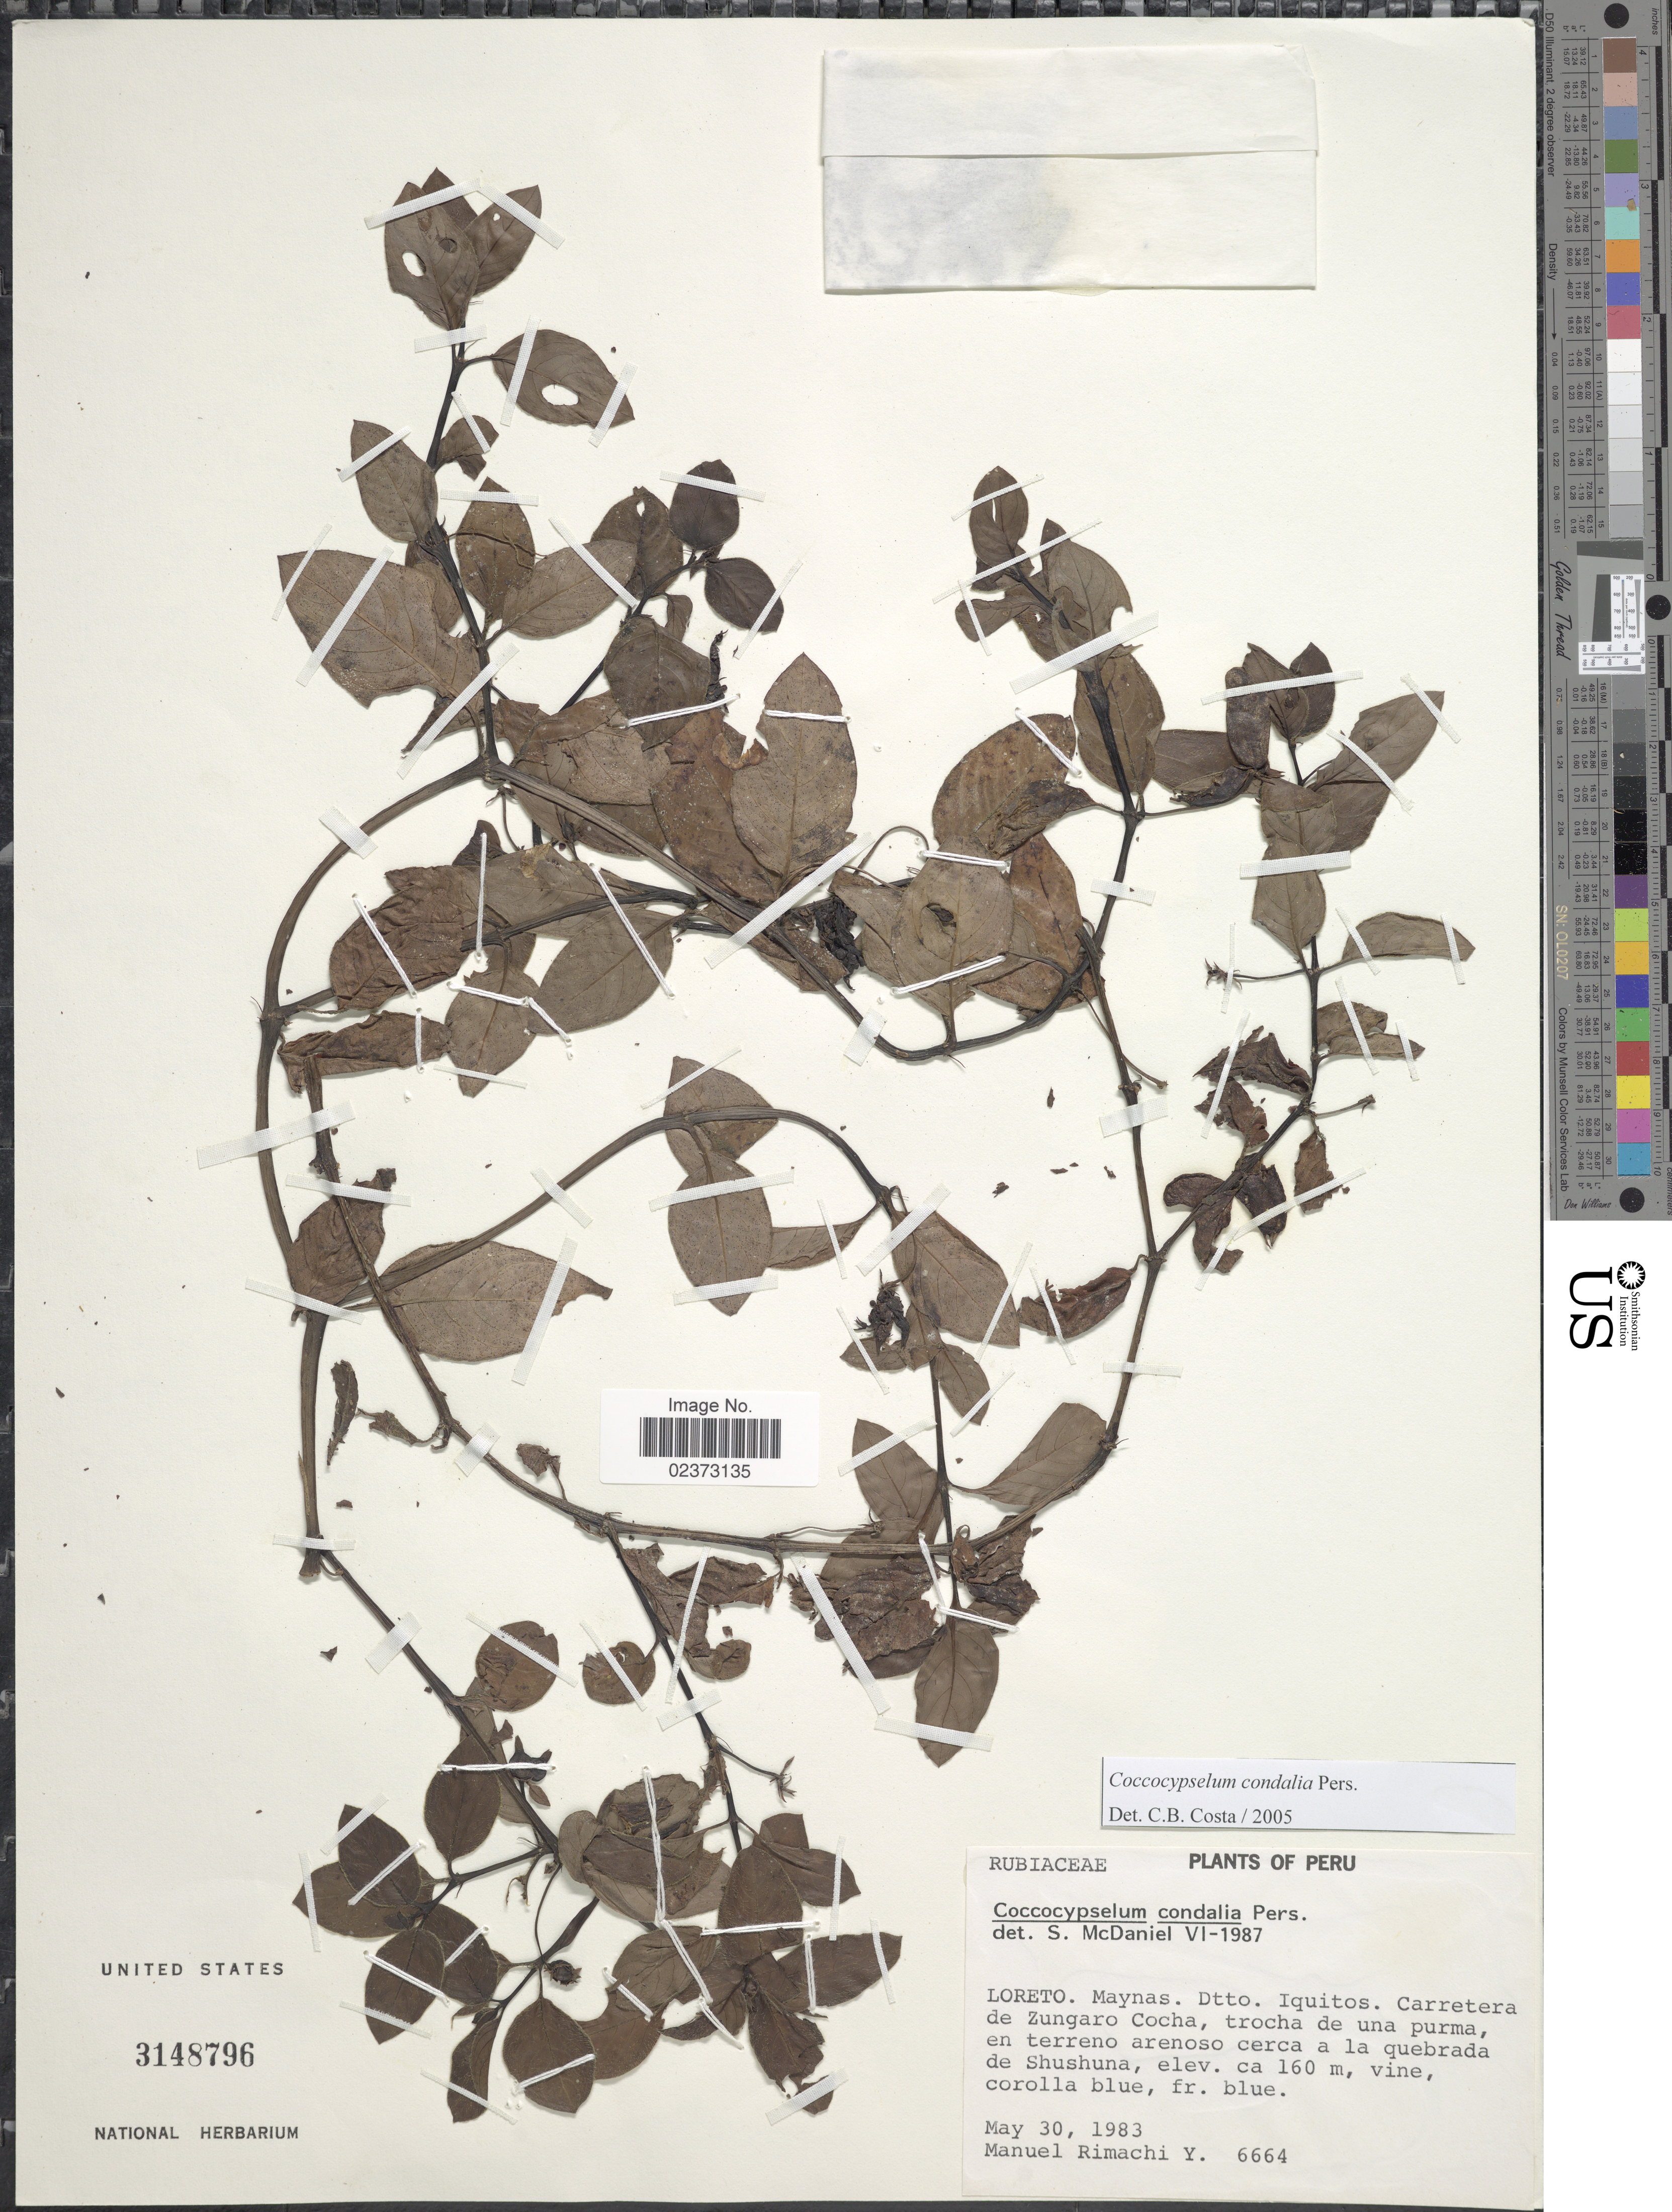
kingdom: Plantae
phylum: Tracheophyta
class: Magnoliopsida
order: Gentianales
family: Rubiaceae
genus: Coccocypselum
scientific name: Coccocypselum condalia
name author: Pers.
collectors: M. Rimachi Y.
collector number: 6664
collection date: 1983-05-30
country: Peru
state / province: Loreto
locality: Loreto, Maynas, Dtto. Iquitos, Carretera de Zungaro Cocha, trocha de una purma, en terreno arenoso cerca a la quebrada de Shushuna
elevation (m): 160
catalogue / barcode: US 3148796